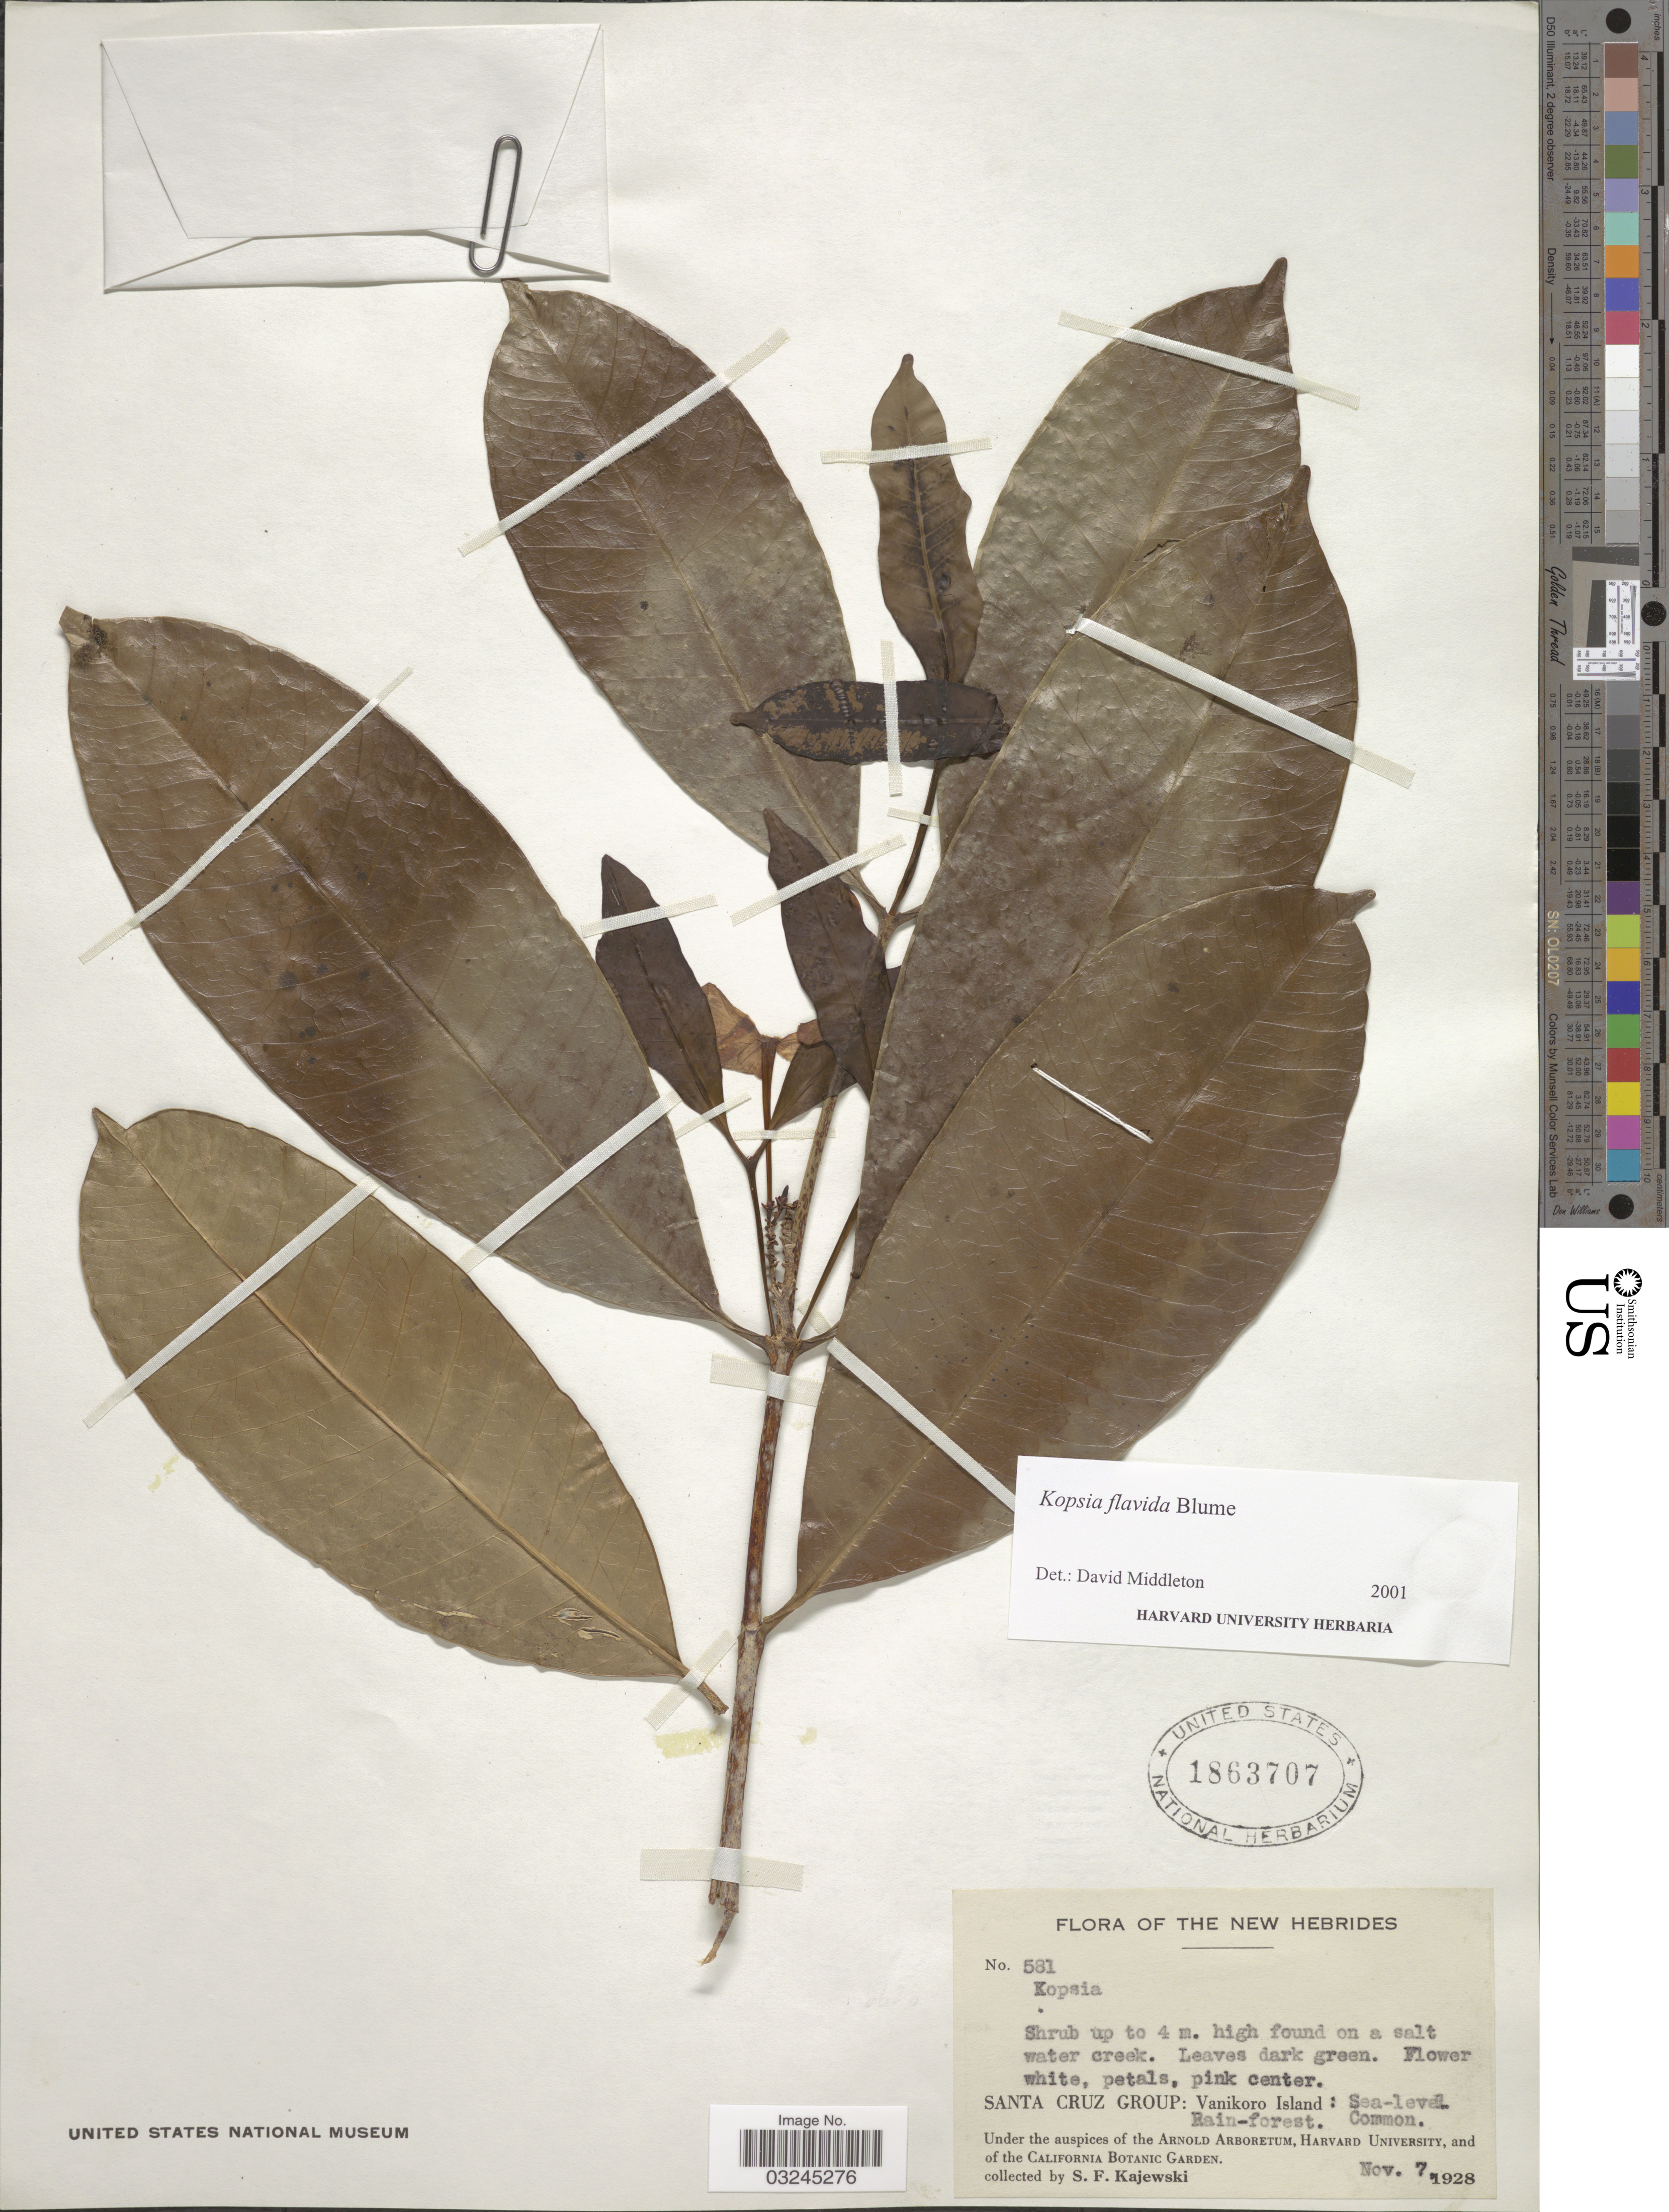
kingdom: Plantae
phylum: Tracheophyta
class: Magnoliopsida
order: Gentianales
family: Apocynaceae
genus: Kopsia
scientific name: Kopsia flavida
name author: Blume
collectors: S. Kajewski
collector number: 581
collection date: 1928-11-07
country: Solomon Islands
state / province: Santa Cruz Is.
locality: The New Hebrides. Santa Cruz Group: Vanikoro Island.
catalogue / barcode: US 1863707